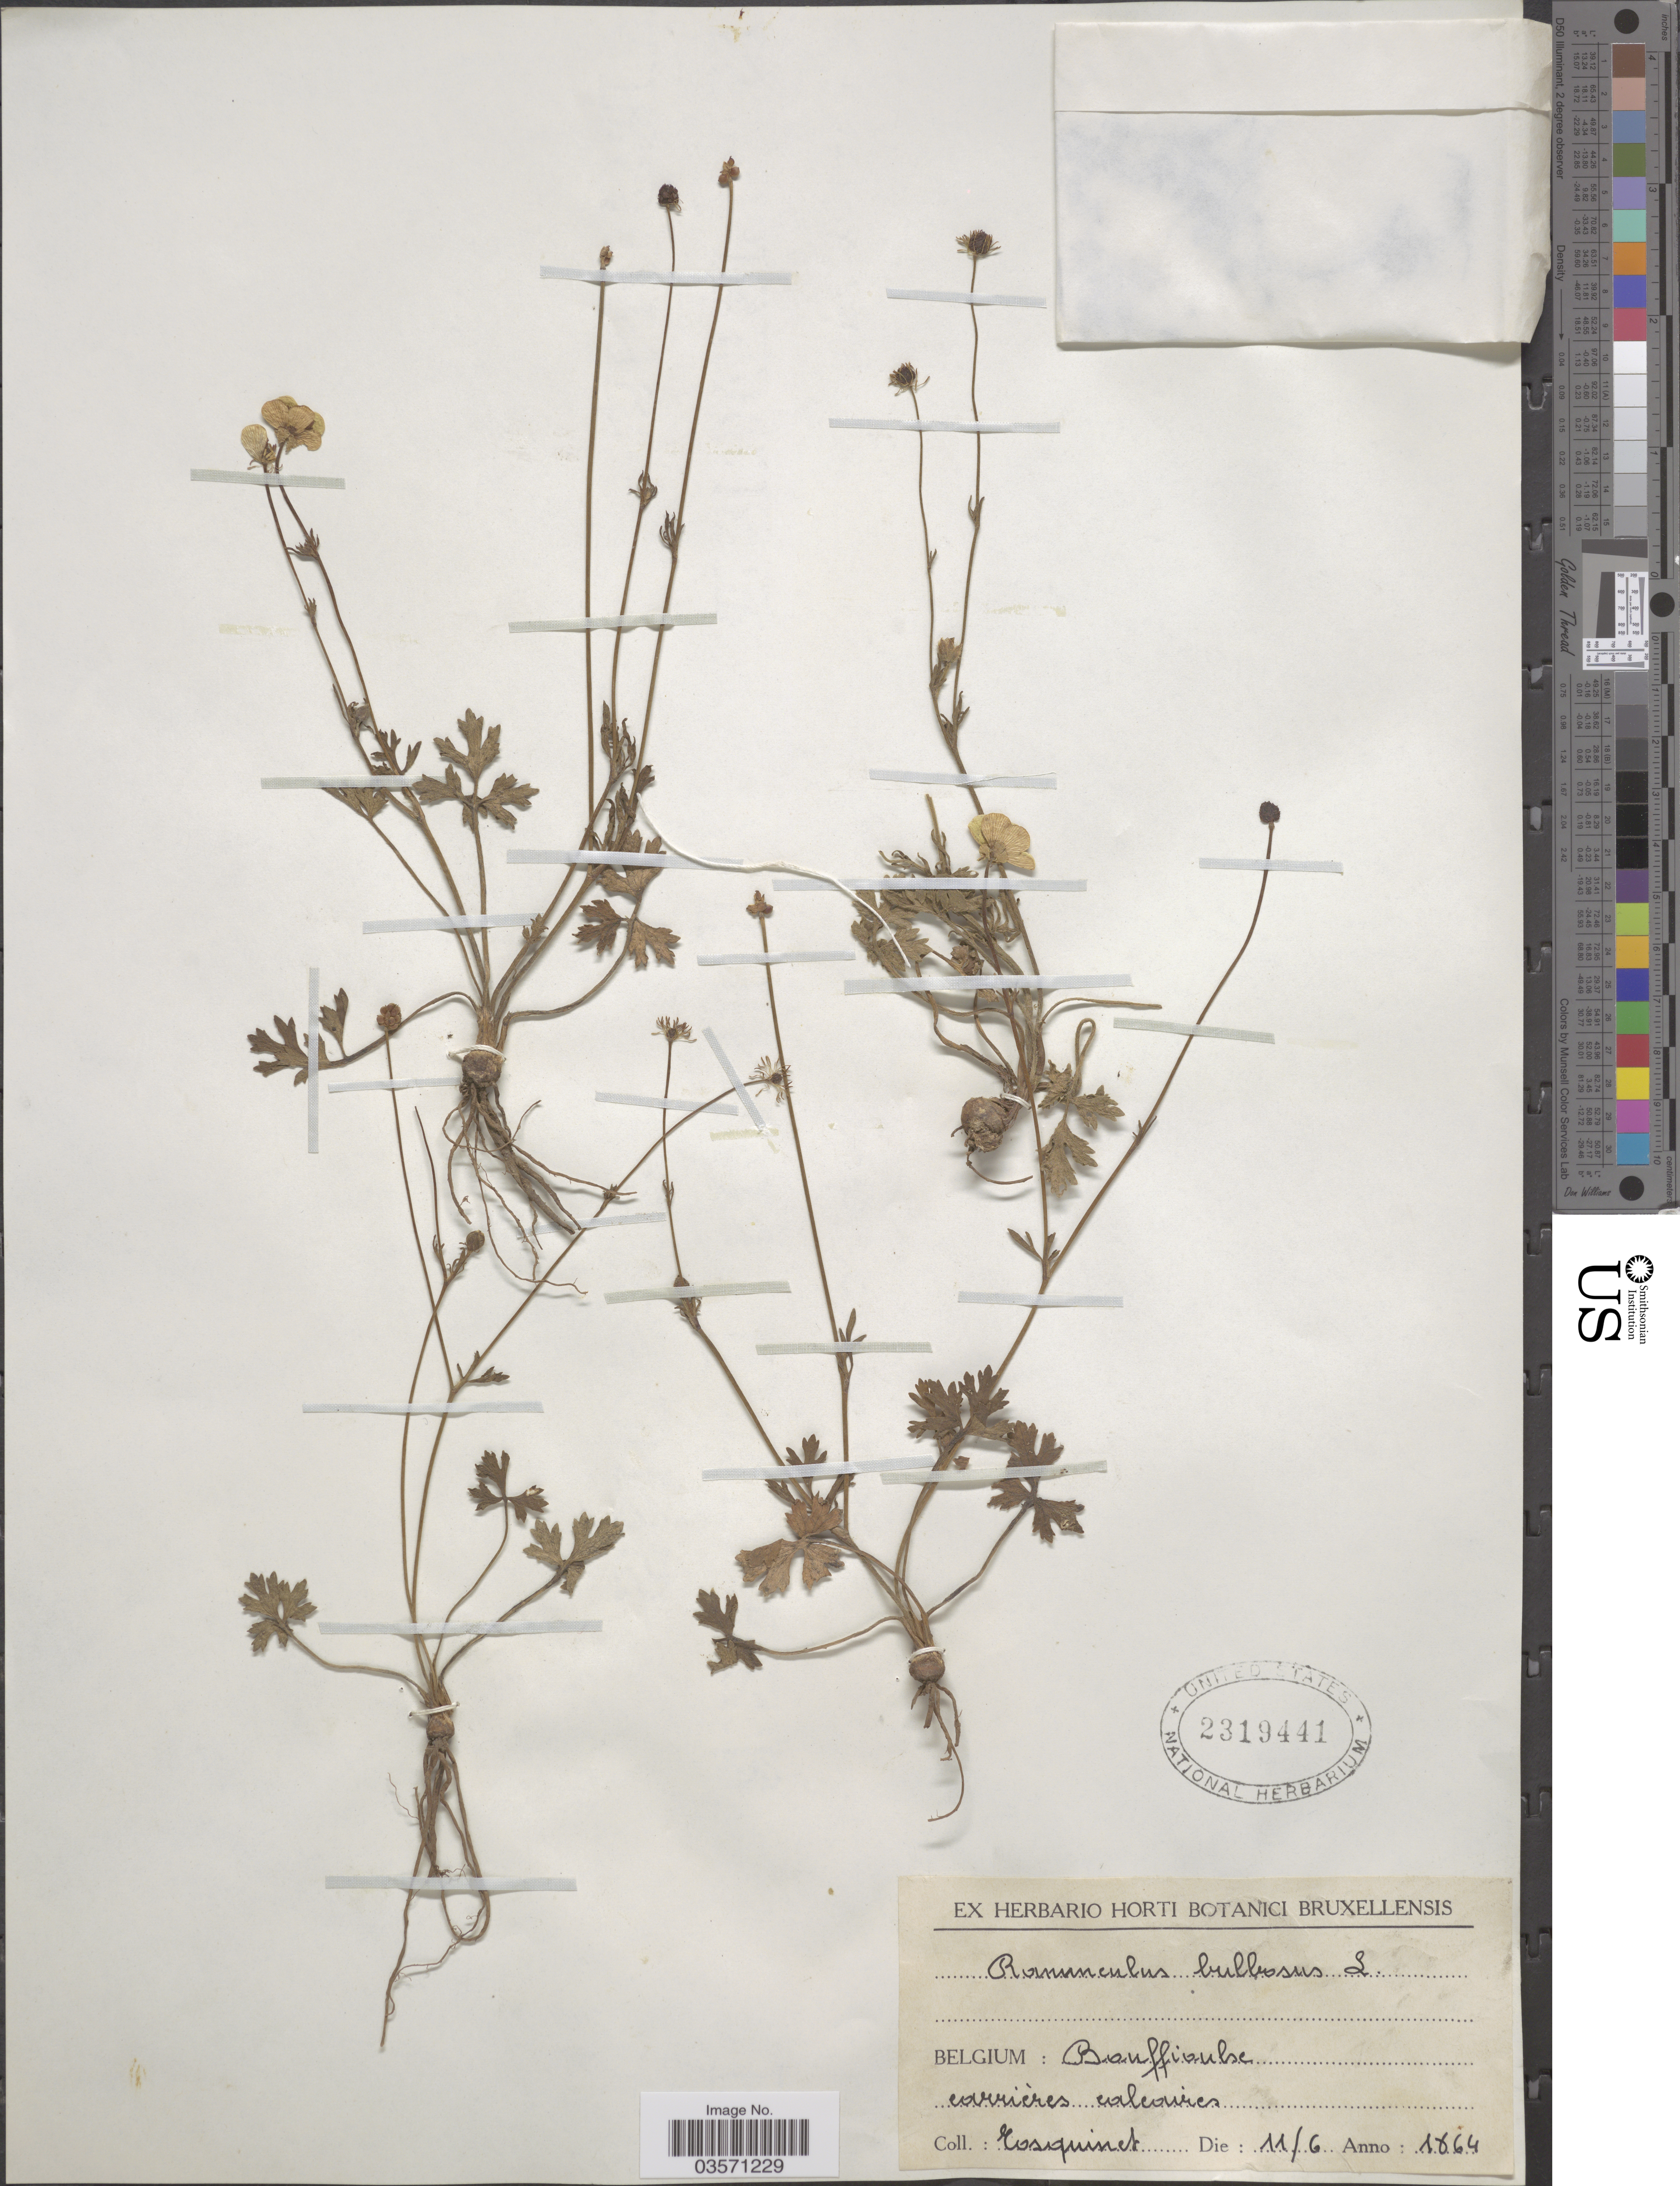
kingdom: Plantae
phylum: Tracheophyta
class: Magnoliopsida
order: Ranunculales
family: Ranunculaceae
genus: Ranunculus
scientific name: Ranunculus bulbosus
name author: L.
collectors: Cosquinet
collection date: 1864-06-11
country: Belgium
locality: Bouffioulx carriéres calcaires.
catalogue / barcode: US 2319441